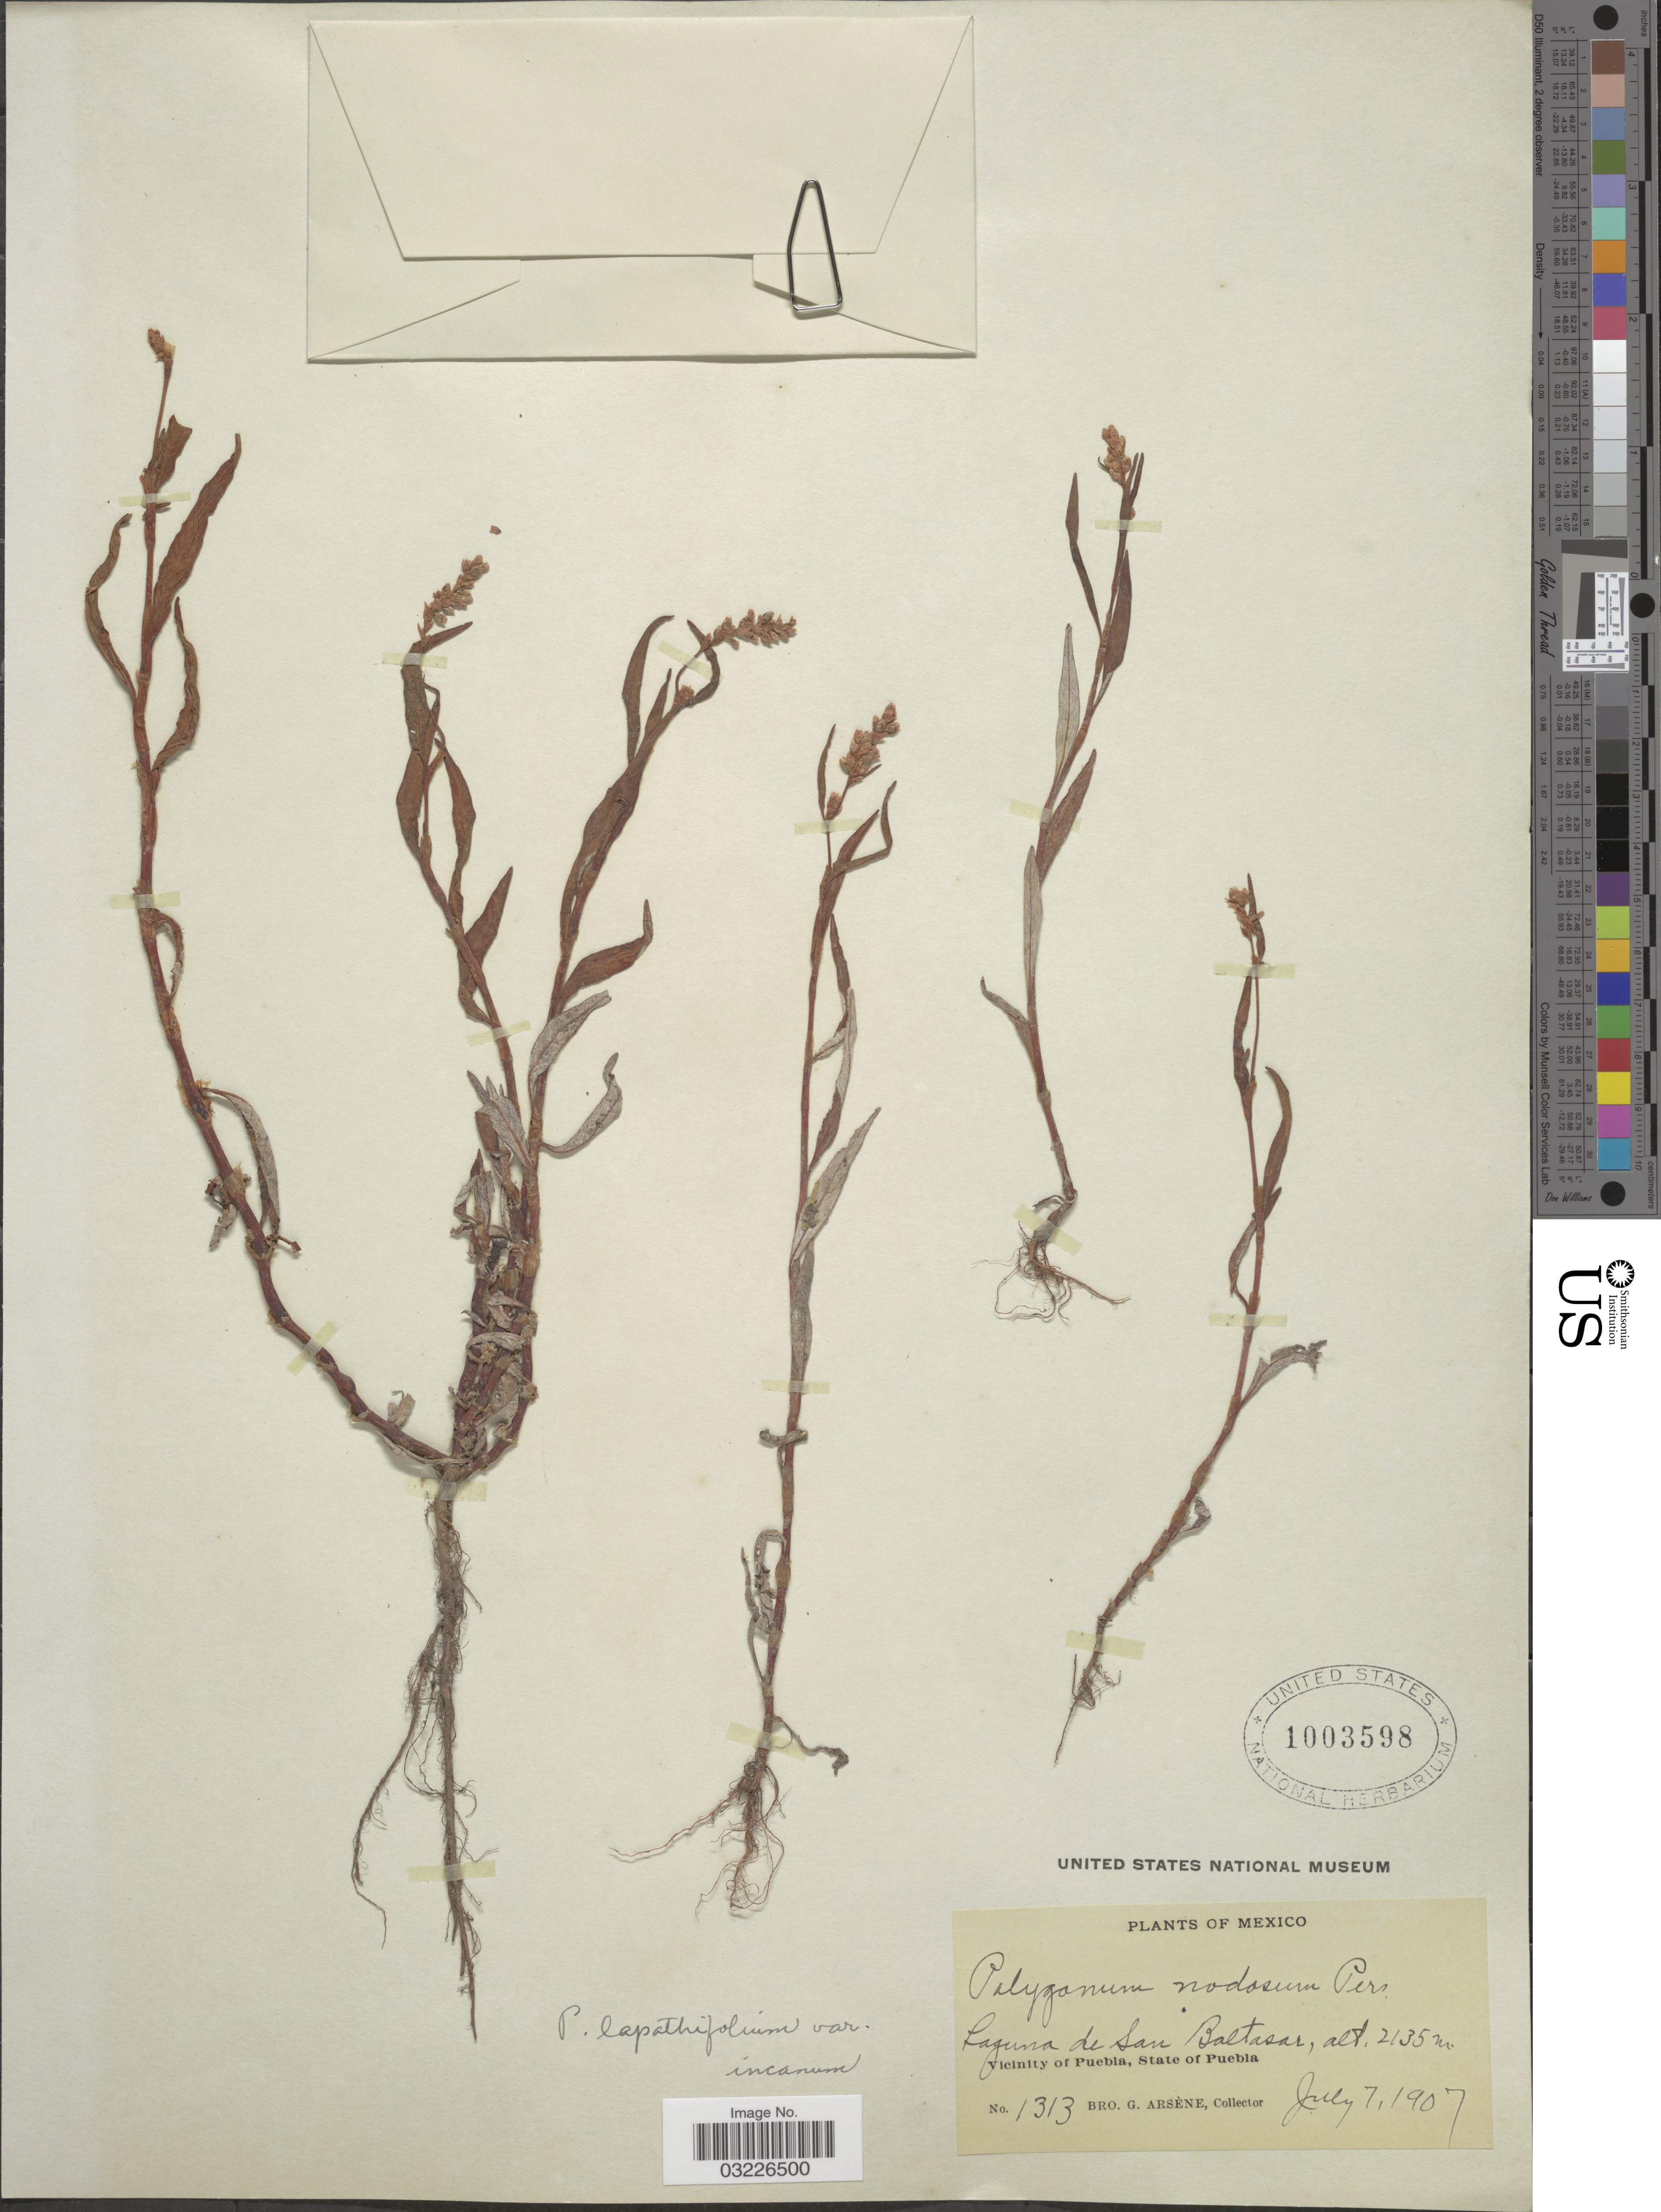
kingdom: Plantae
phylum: Tracheophyta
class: Magnoliopsida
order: Caryophyllales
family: Polygonaceae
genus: Polygonum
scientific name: Polygonum lapathifolium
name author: L.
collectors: Bro. G. Arsène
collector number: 1313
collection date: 1907-07-07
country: Mexico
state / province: Puebla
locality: Laguna de San Baltazar. Vicinity of Puebla.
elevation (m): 2135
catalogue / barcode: US 1003598